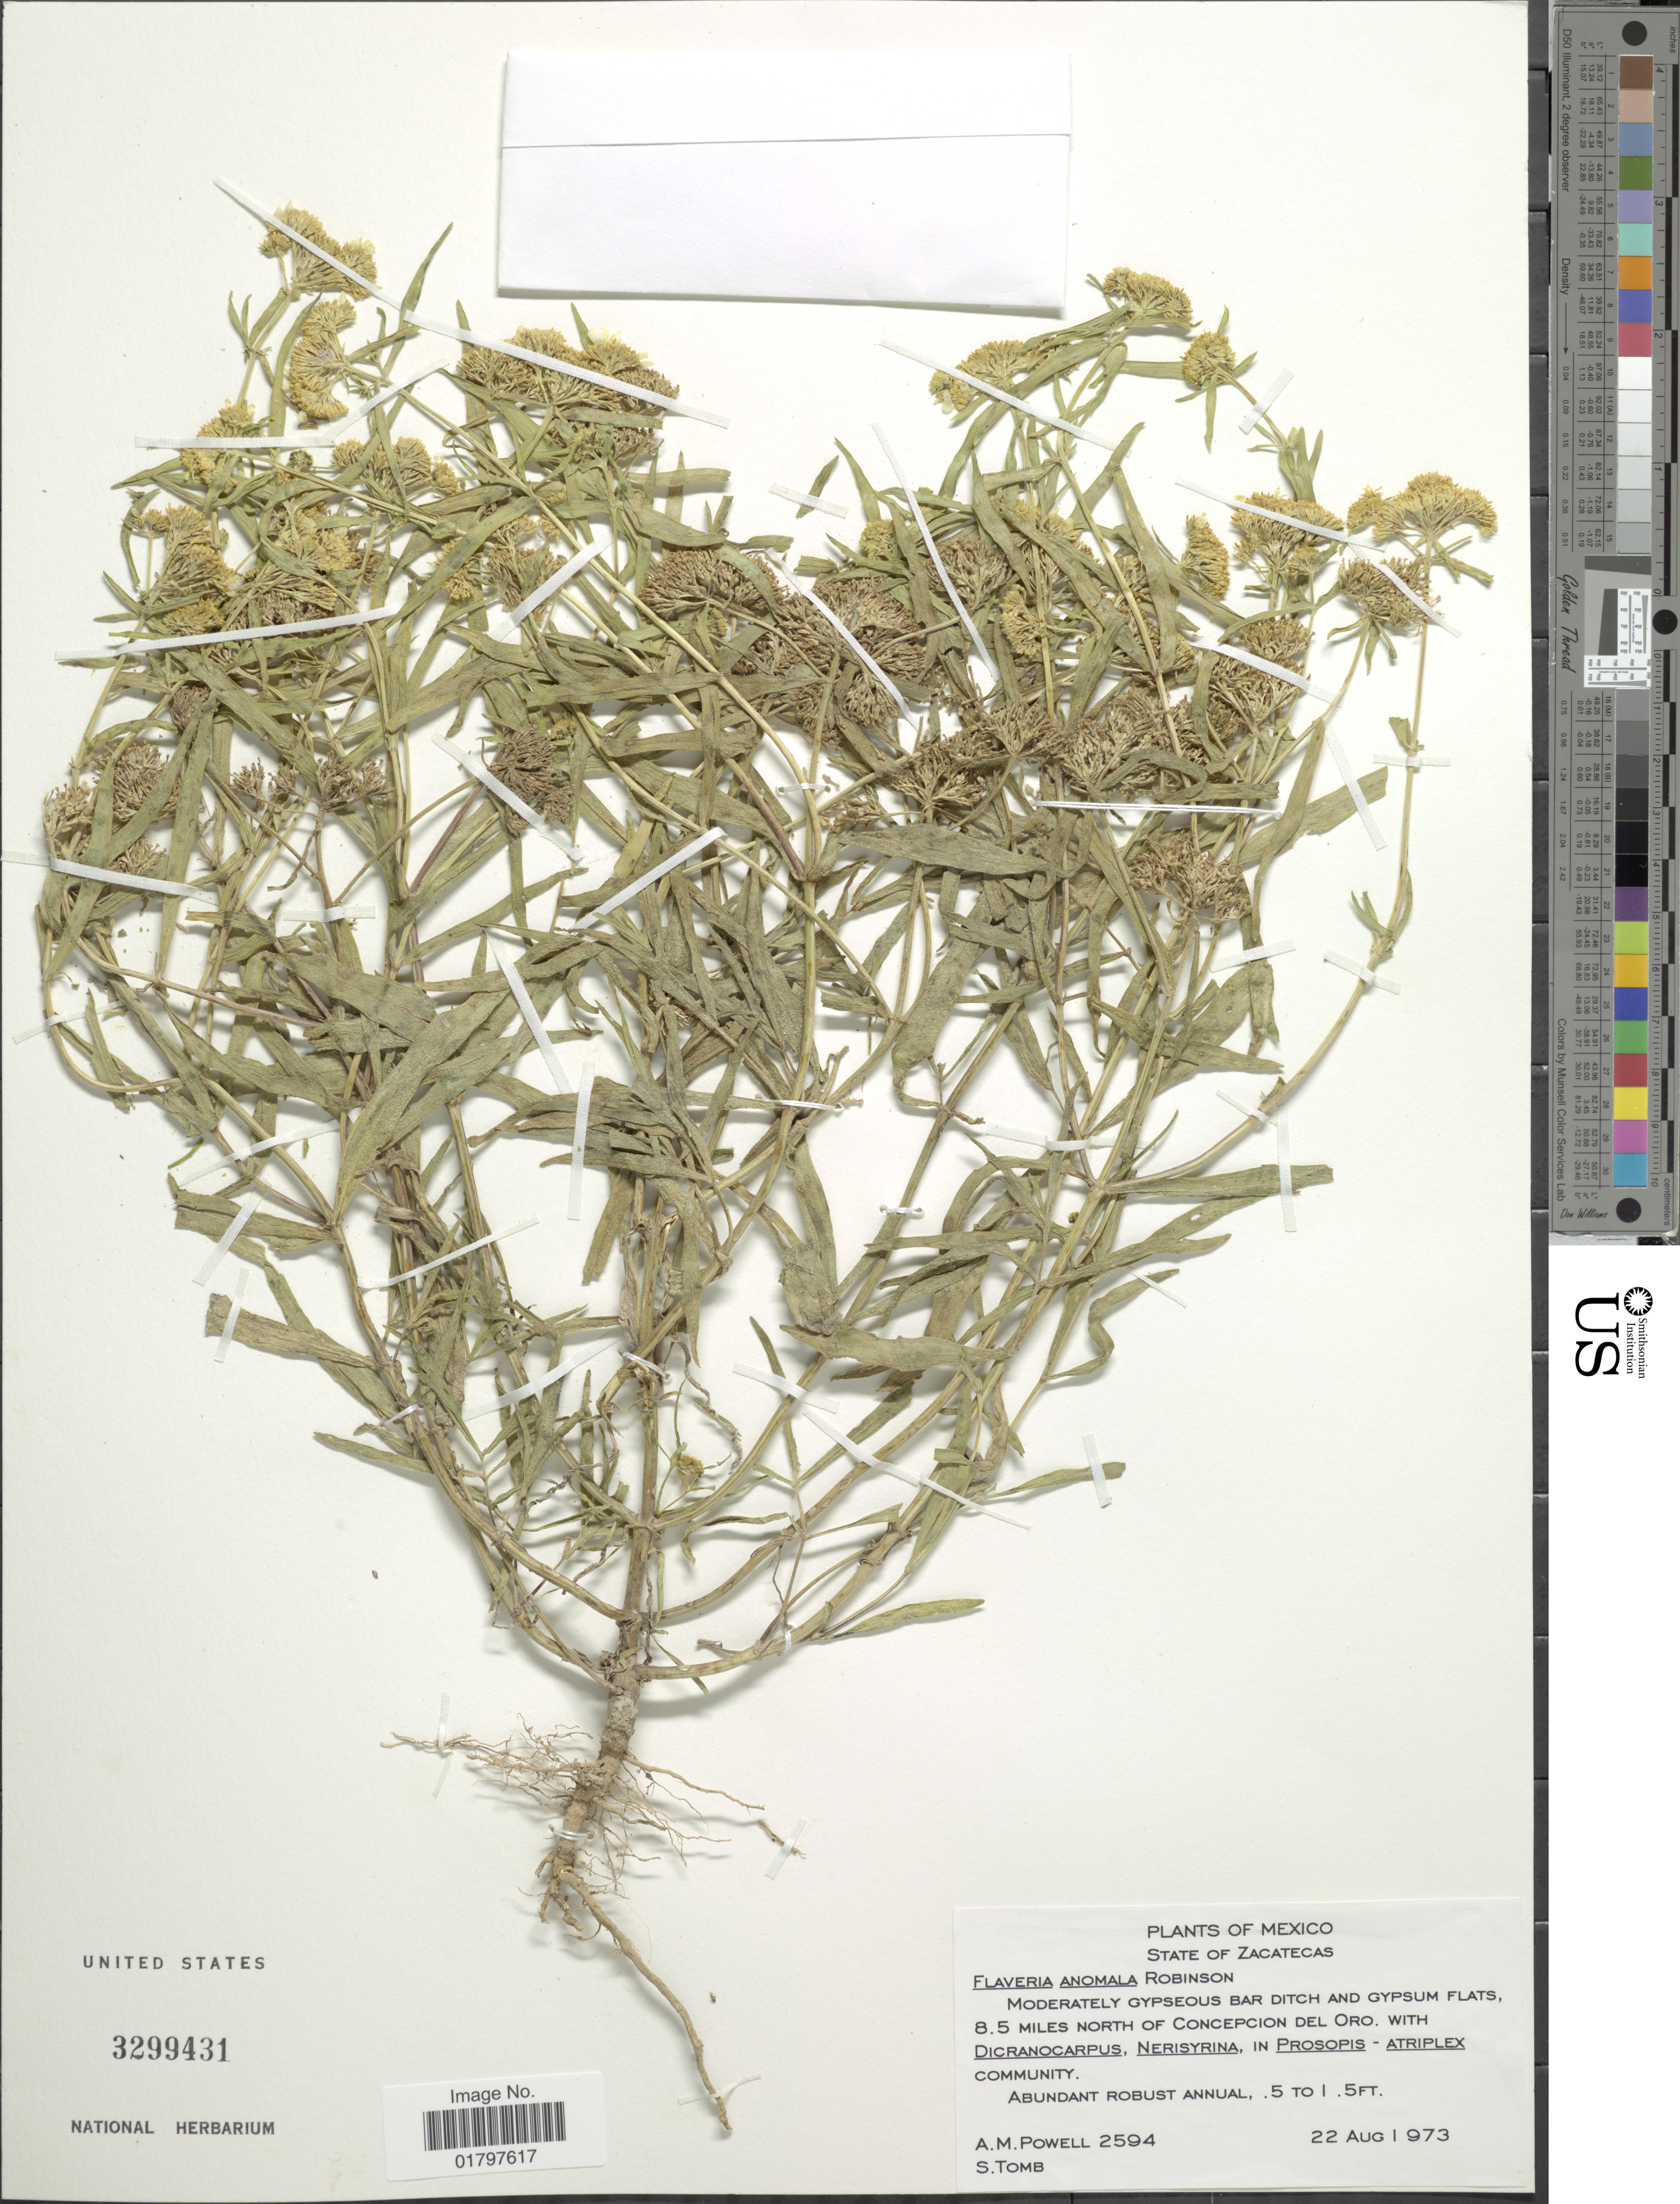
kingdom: Plantae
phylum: Tracheophyta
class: Magnoliopsida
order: Asterales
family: Asteraceae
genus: Flaveria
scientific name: Flaveria anomala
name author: B.L. Rob.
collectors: A. M. Powell & S. Tomb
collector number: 2594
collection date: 1973-08-22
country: Mexico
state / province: Zacatecas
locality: State of Zacatecas. Moderately gypseous bar ditch and gypsum flats, 8.5 miles North of Concepcion del Oro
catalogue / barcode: US 3299431